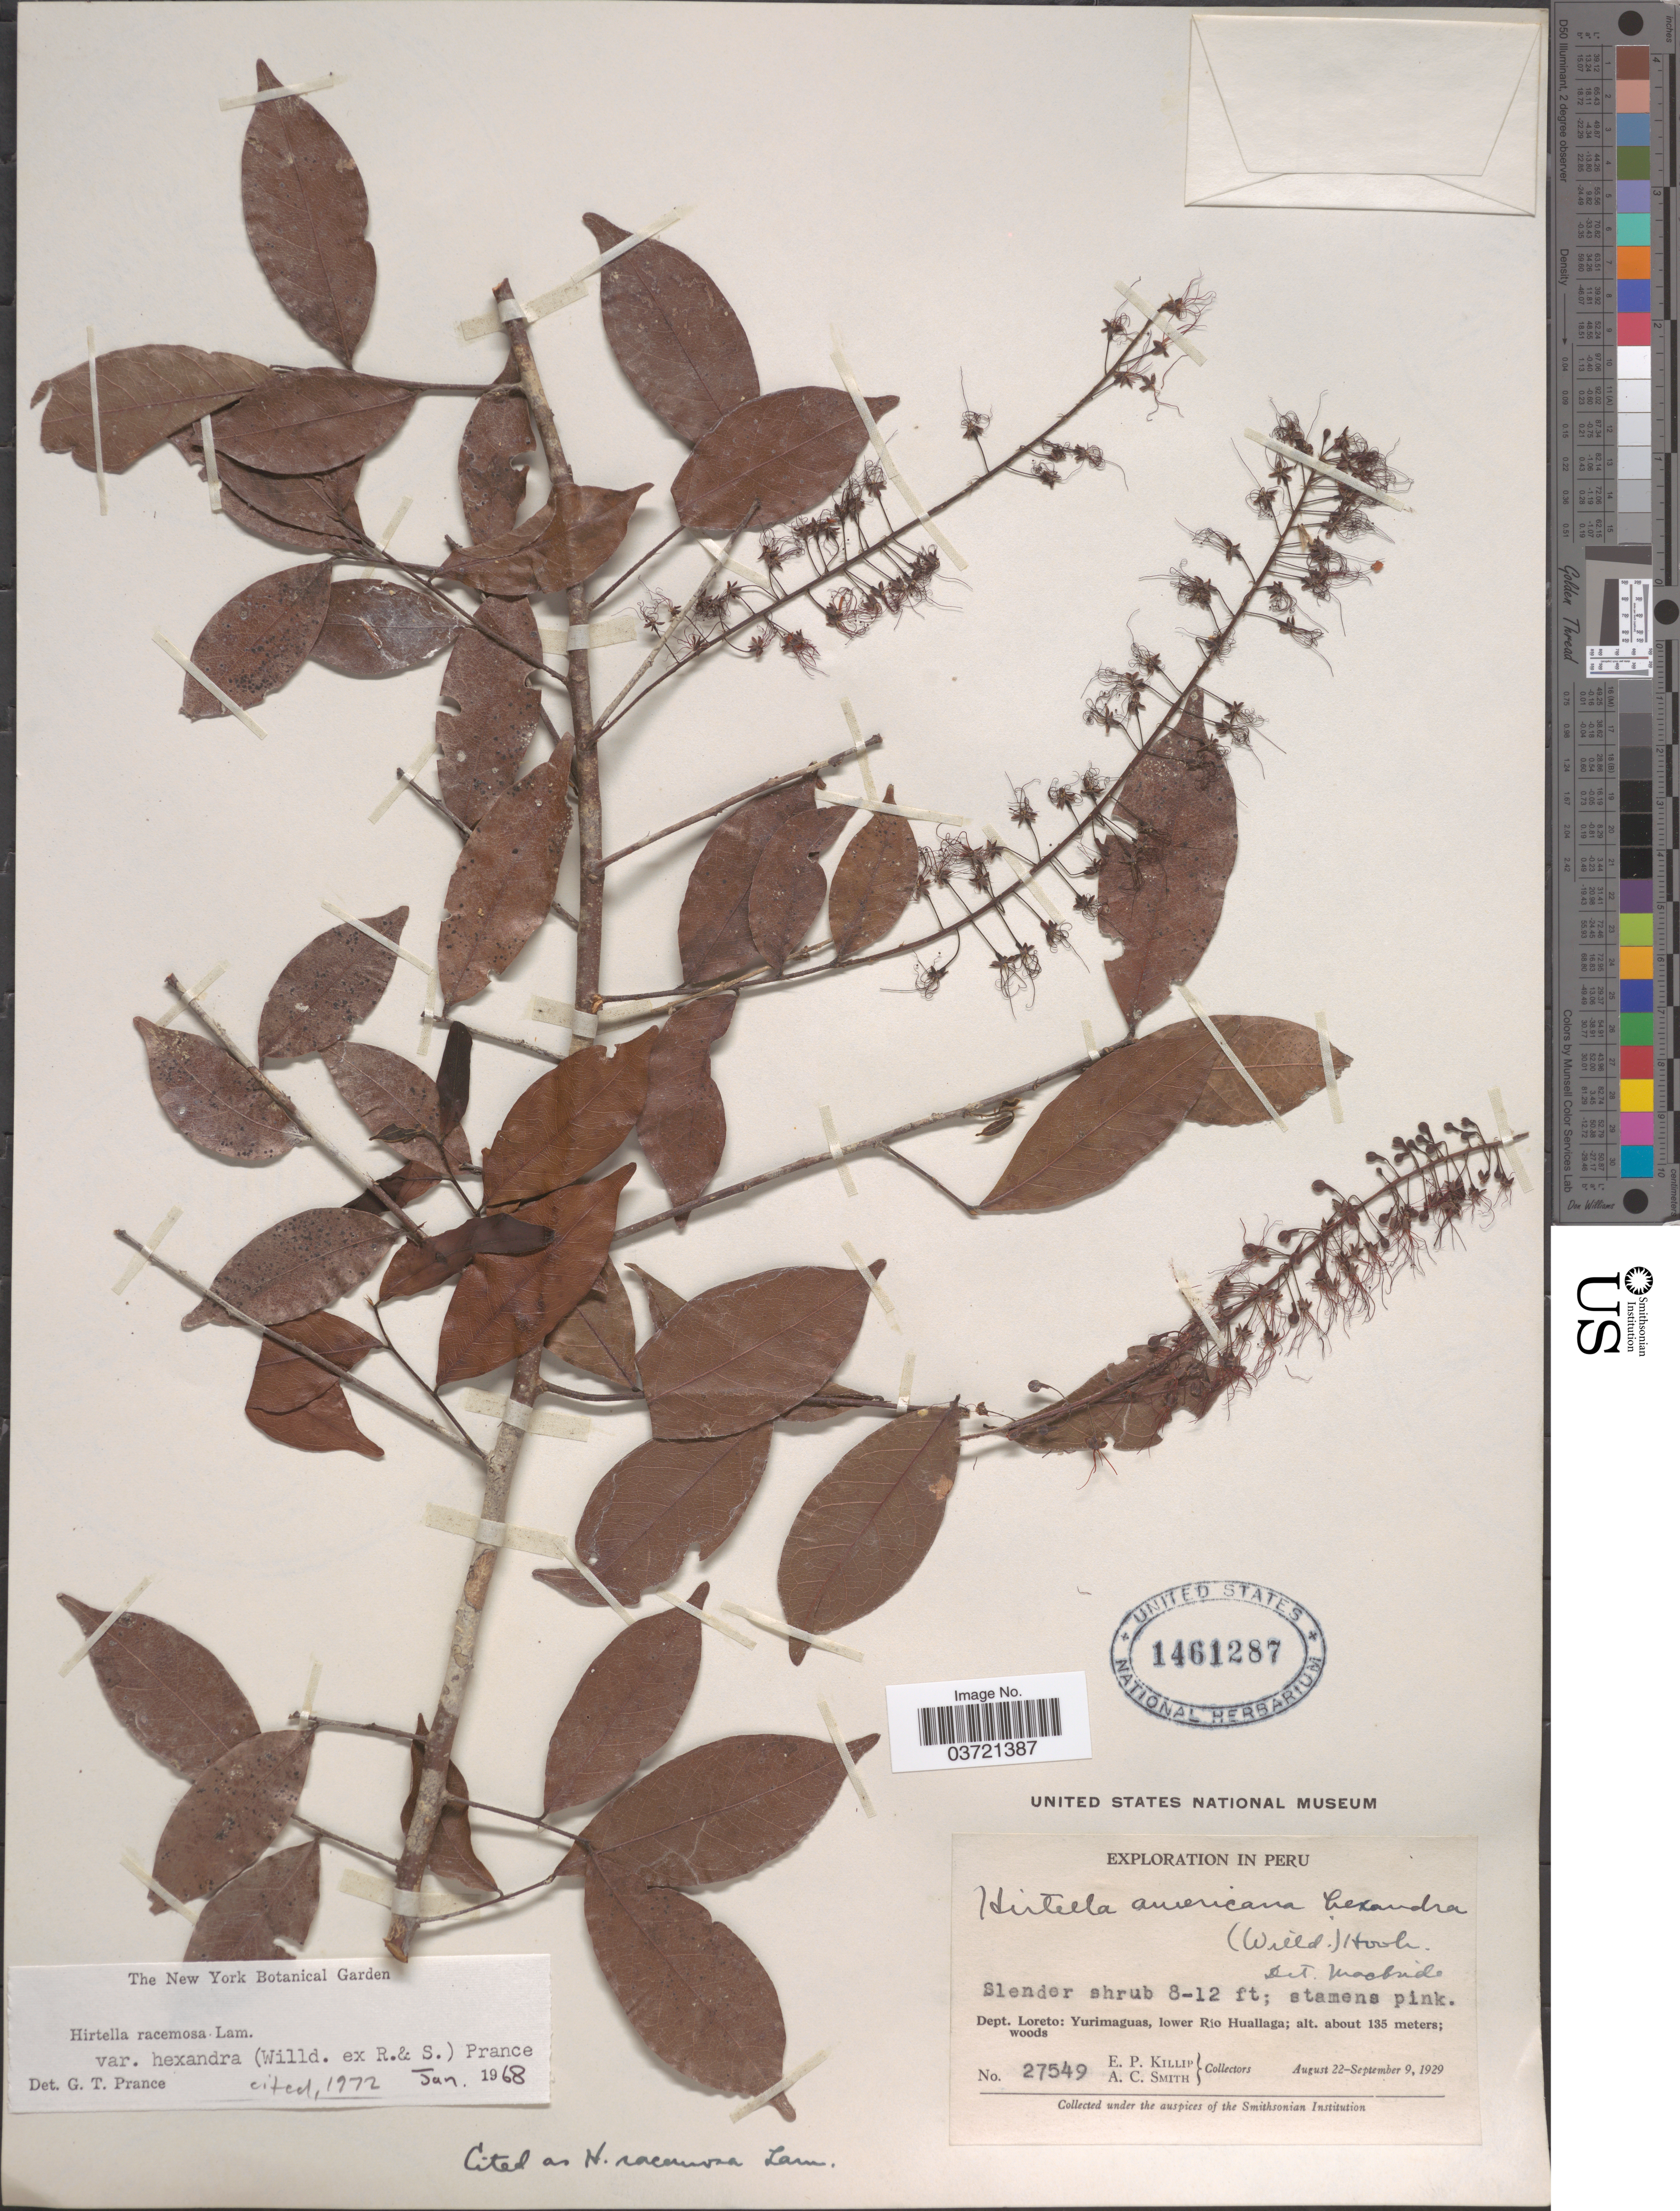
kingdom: Plantae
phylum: Tracheophyta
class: Magnoliopsida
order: Malpighiales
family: Chrysobalanaceae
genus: Hirtella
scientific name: Hirtella racemosa var. hexandra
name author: (Willd. ex Roem. & Schult.) Prance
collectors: E. P. Killip & A. C. Smith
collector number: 27549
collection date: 1929-08-22/1929-09-09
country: Peru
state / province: Loreto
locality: Dept. Loreto: Yurimaguas, lower Río Huallaga.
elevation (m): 135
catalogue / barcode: US 1461287